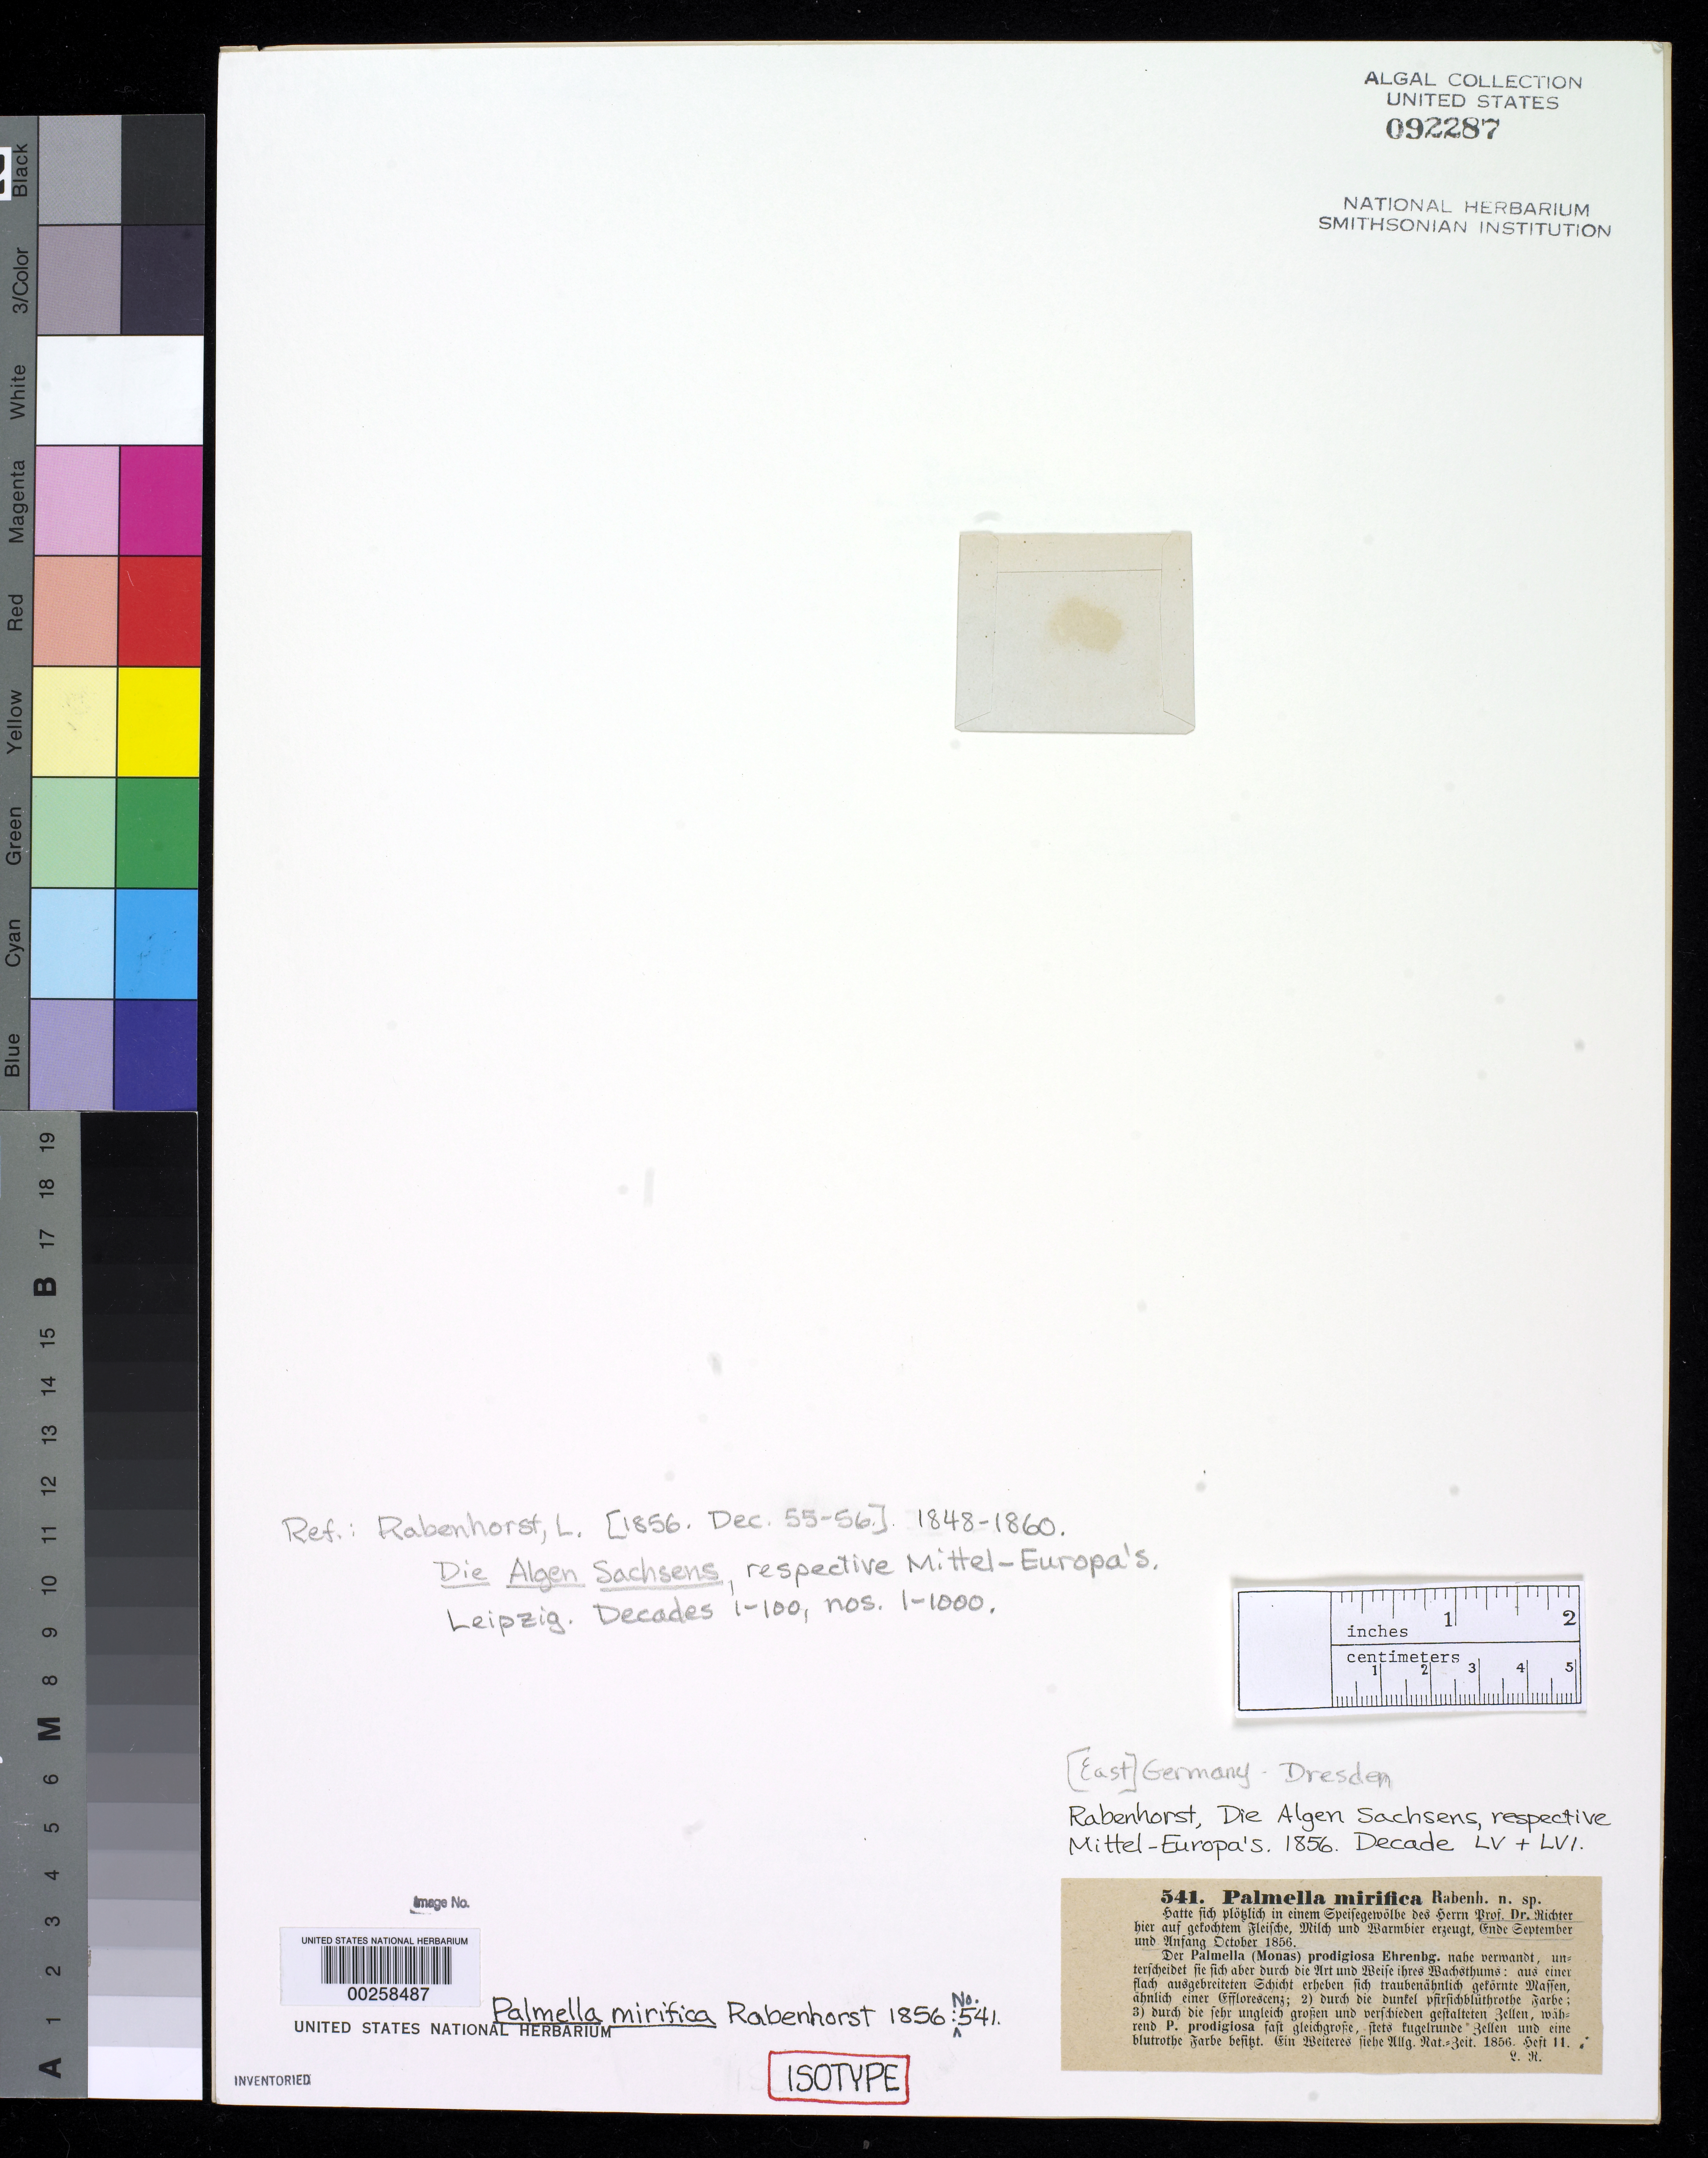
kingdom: Plantae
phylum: Chlorophyta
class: Chlorophyceae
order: Tetrasporales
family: Palmellaceae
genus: Palmella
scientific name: Palmella mirifica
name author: Rabenh.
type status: Isotype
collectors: H. Richter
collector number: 541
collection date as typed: Sep 1856 to -- Oct 1856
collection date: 1856-09/1856-10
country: Germany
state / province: Sachsen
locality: Dresden.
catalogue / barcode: US 92287